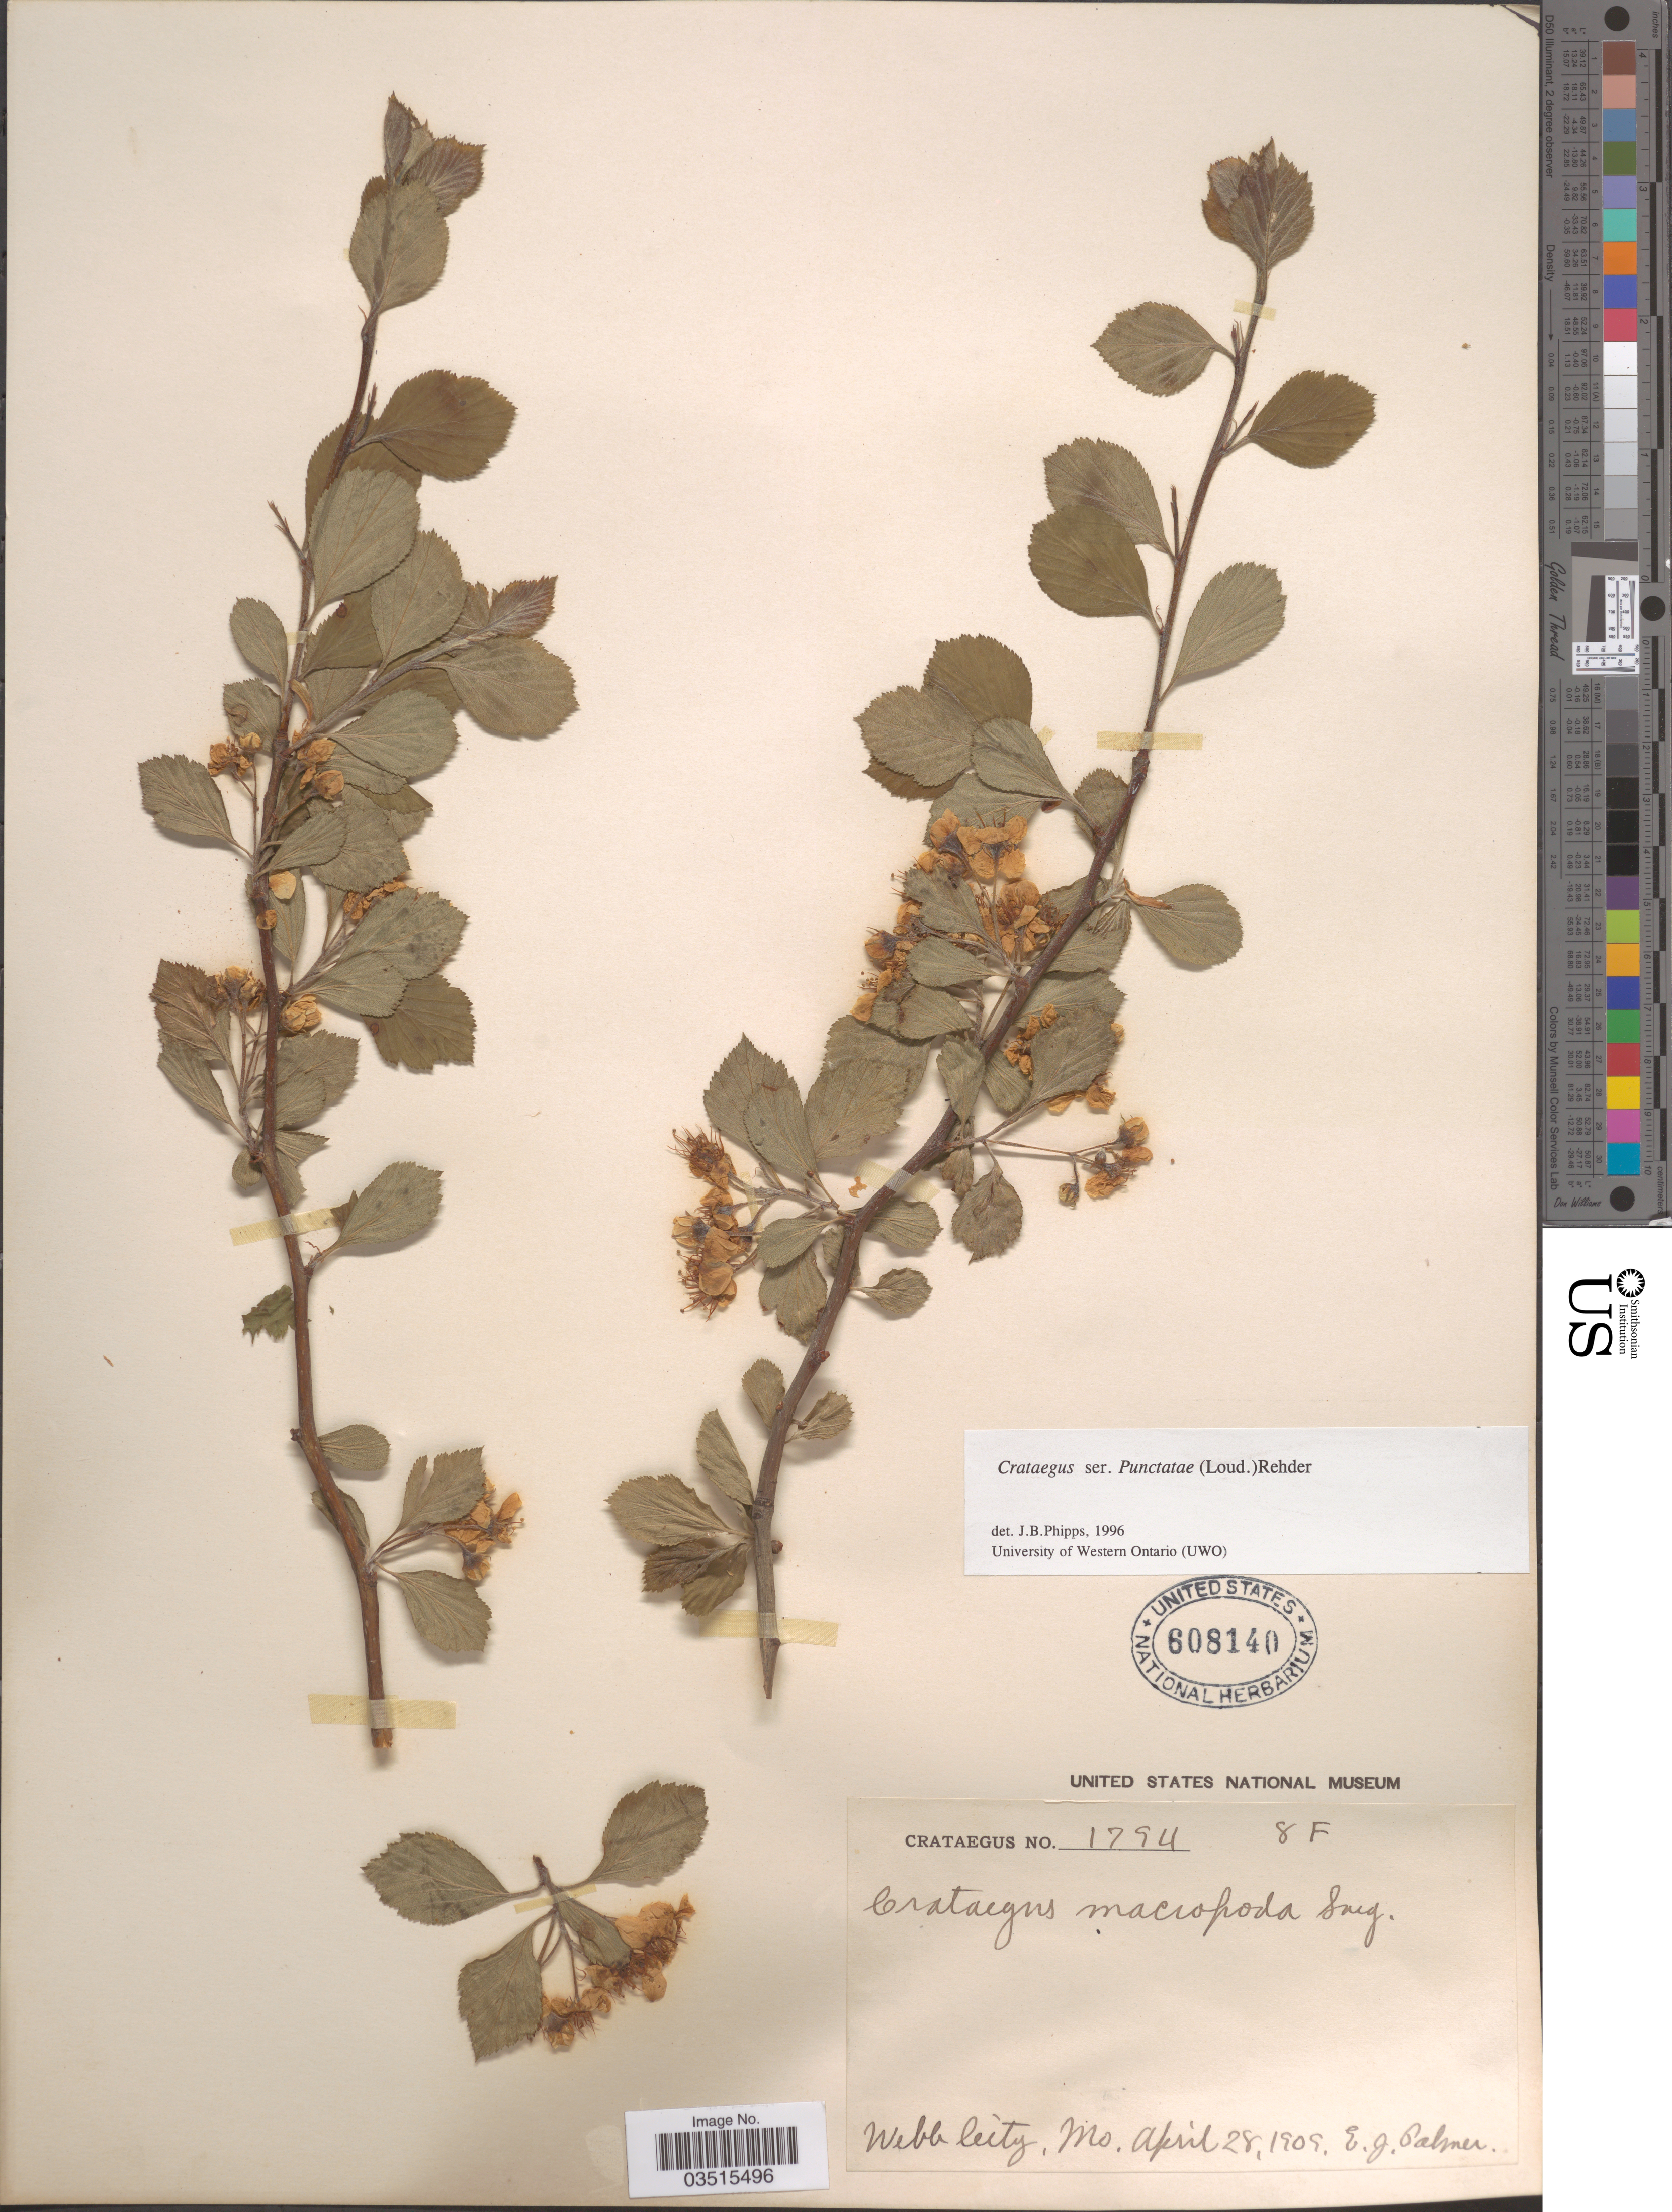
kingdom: Plantae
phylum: Tracheophyta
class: Magnoliopsida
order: Rosales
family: Rosaceae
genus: Crataegus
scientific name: Crataegus macropoda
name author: Sarg.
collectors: E. J. Palmer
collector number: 1794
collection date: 1909-04-28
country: United States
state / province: Missouri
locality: Webb City.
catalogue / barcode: US 608140